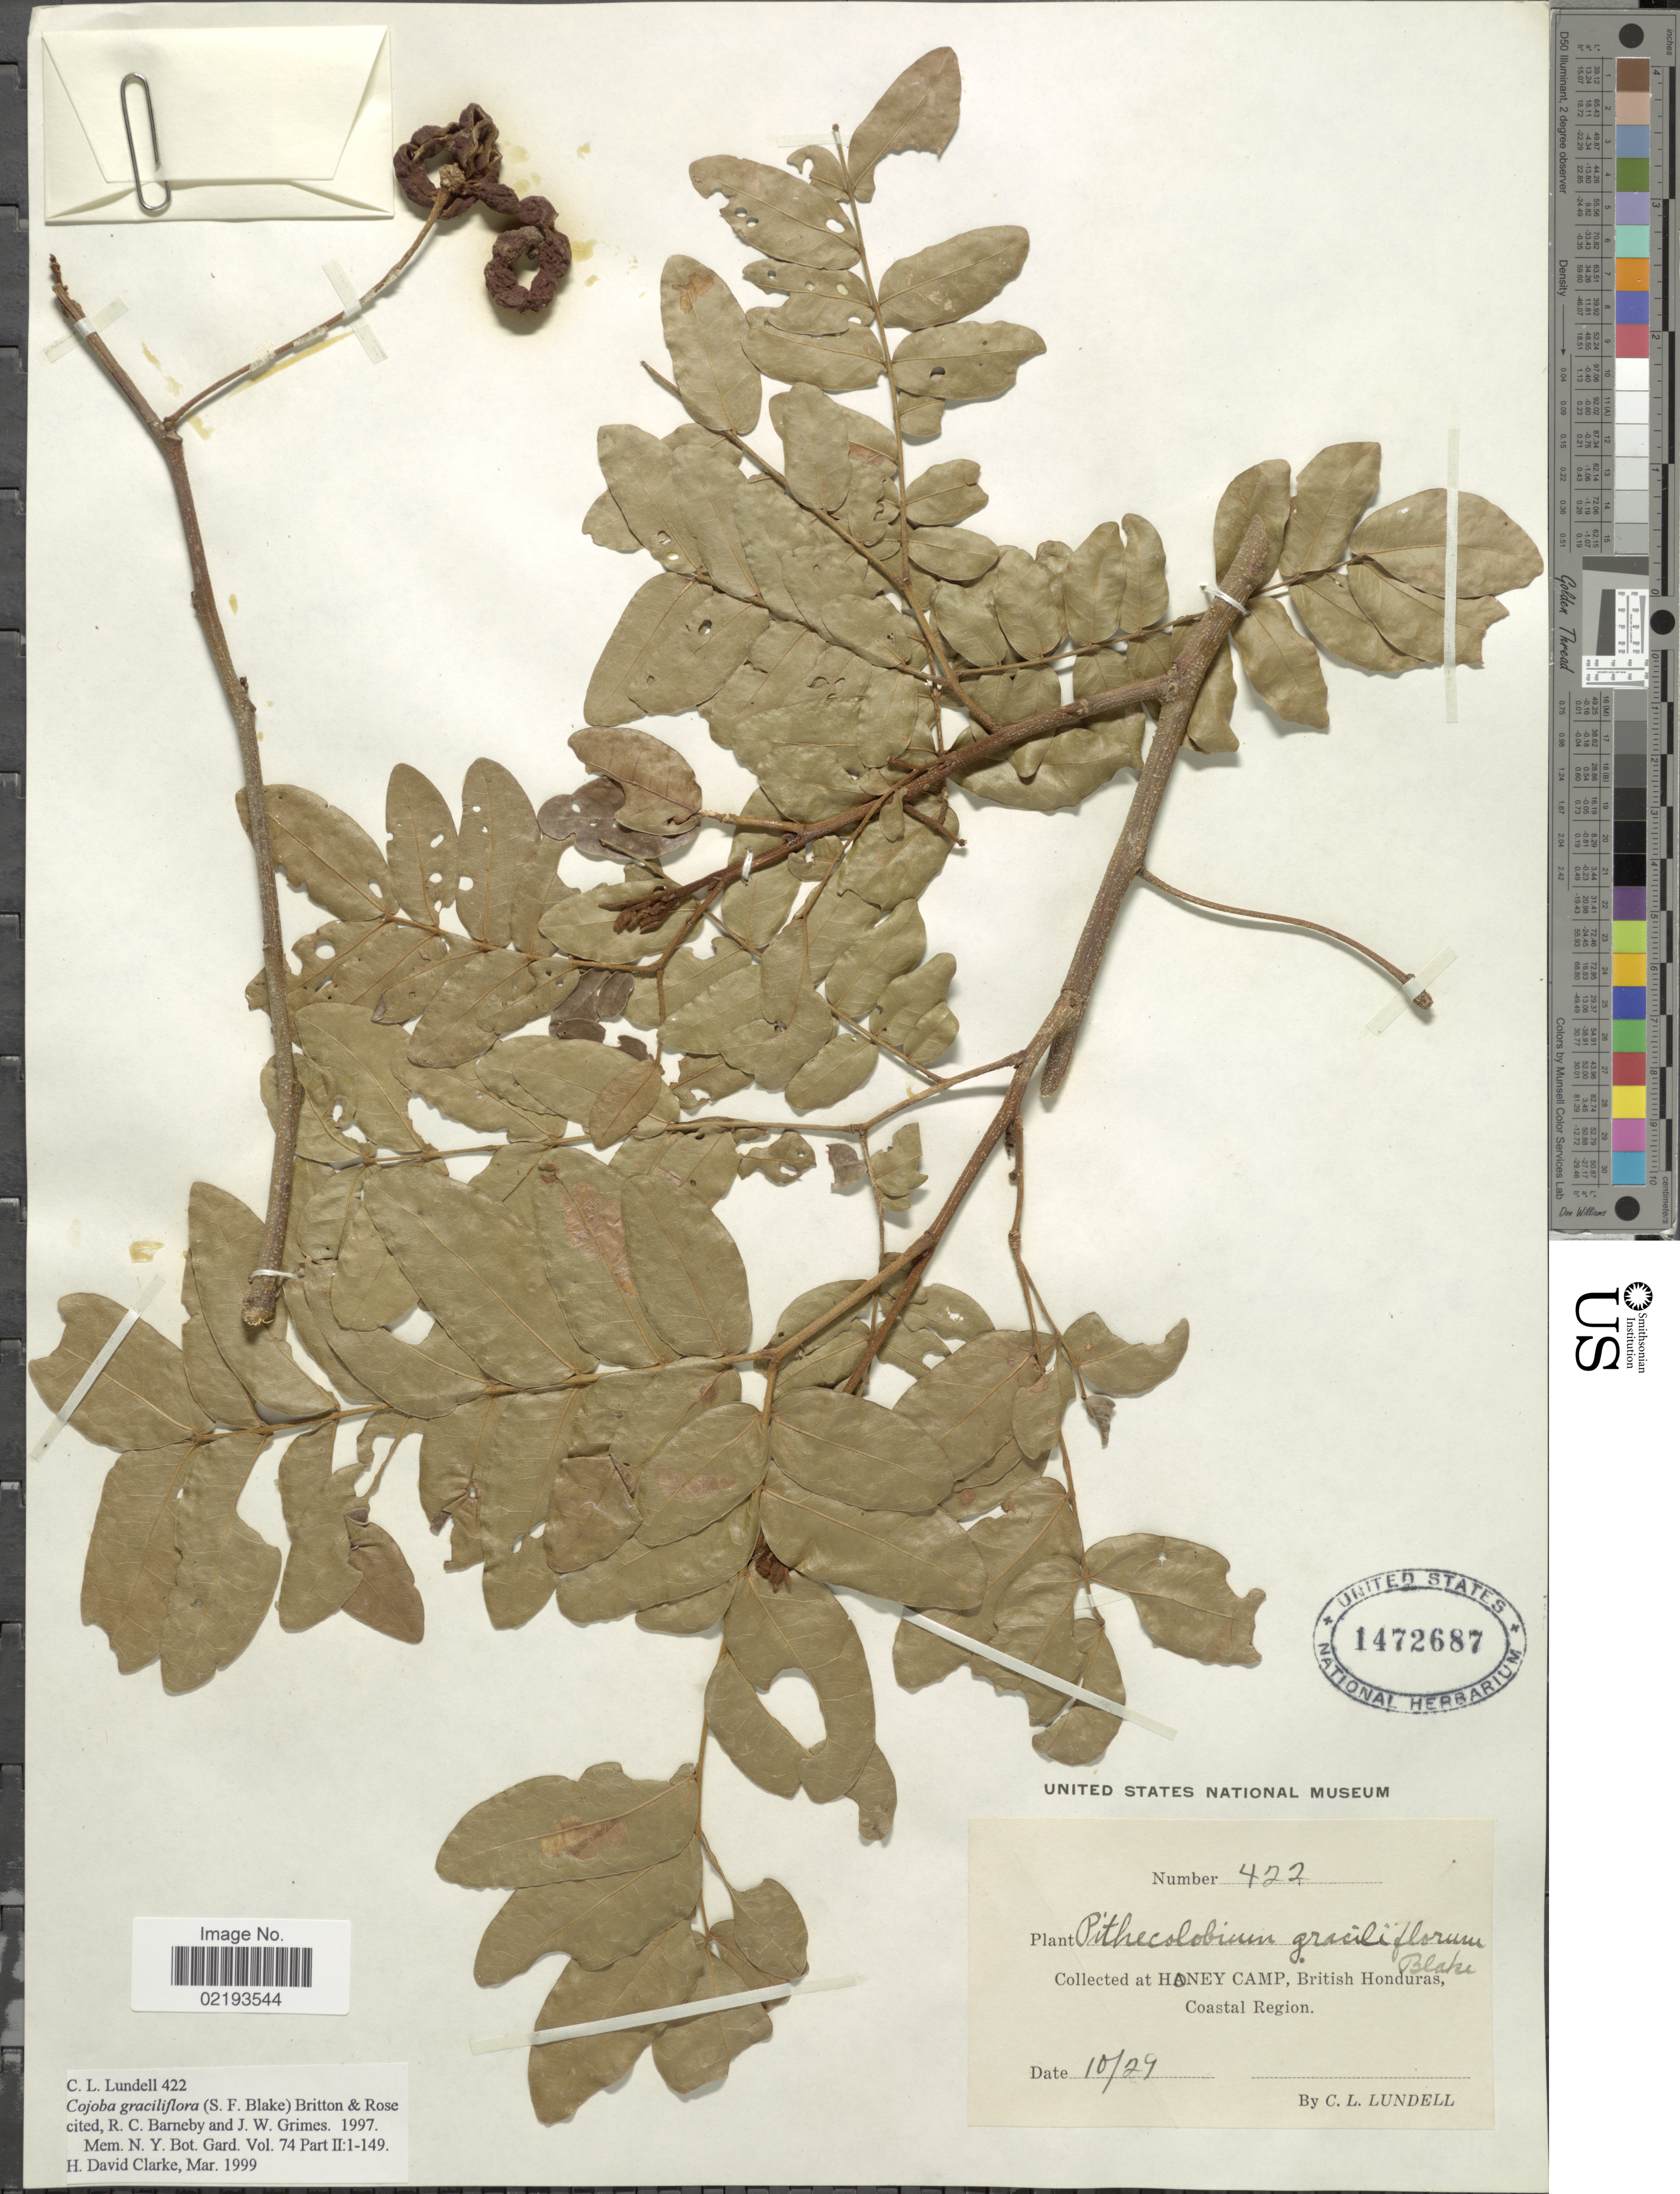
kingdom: Plantae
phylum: Tracheophyta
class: Magnoliopsida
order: Fabales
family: Fabaceae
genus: Cojoba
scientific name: Cojoba graciliflora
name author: (S.F. Blake) Britton & Rose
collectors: C. L. Lundell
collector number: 422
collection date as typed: Transcribed d/m/y: /10/29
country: Belize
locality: Honey Camp, British Honduras, Coastal Region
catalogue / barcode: US 1472687